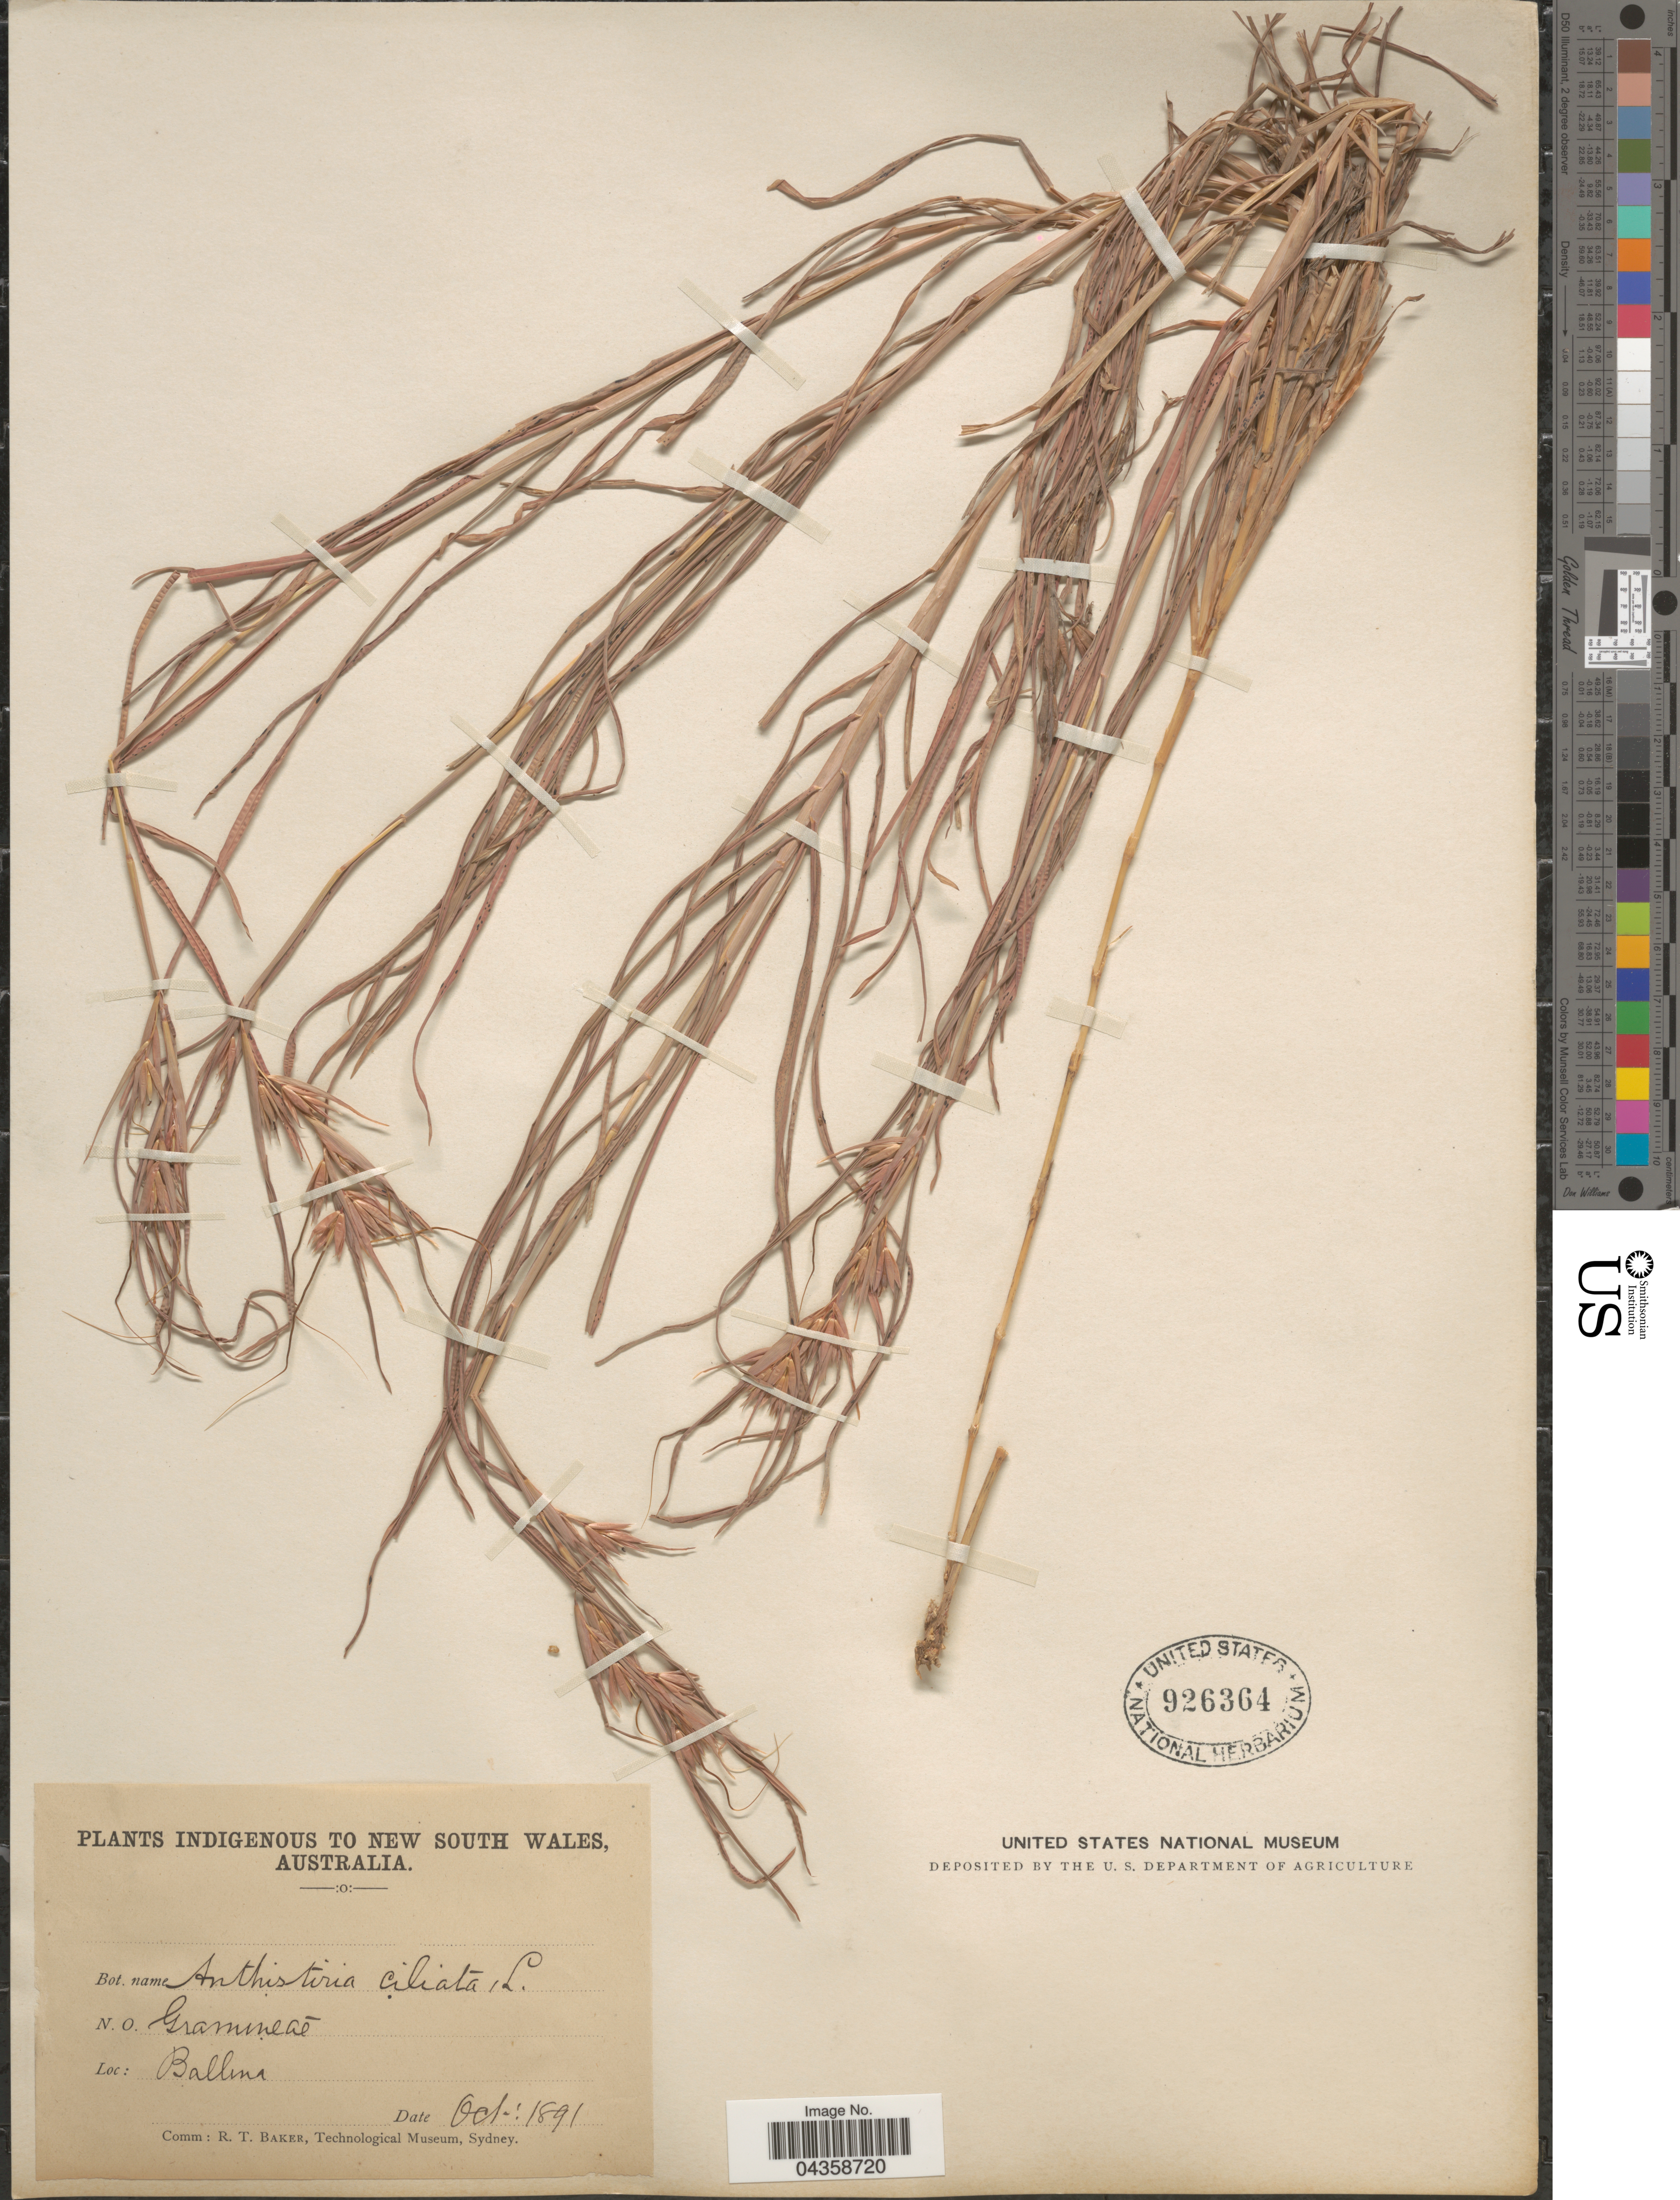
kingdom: Plantae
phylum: Tracheophyta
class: Liliopsida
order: Poales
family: Poaceae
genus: Themeda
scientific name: Themeda triandra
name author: Forssk.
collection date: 1891-10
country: Australia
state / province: New South Wales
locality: Ballina.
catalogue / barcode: US 926364